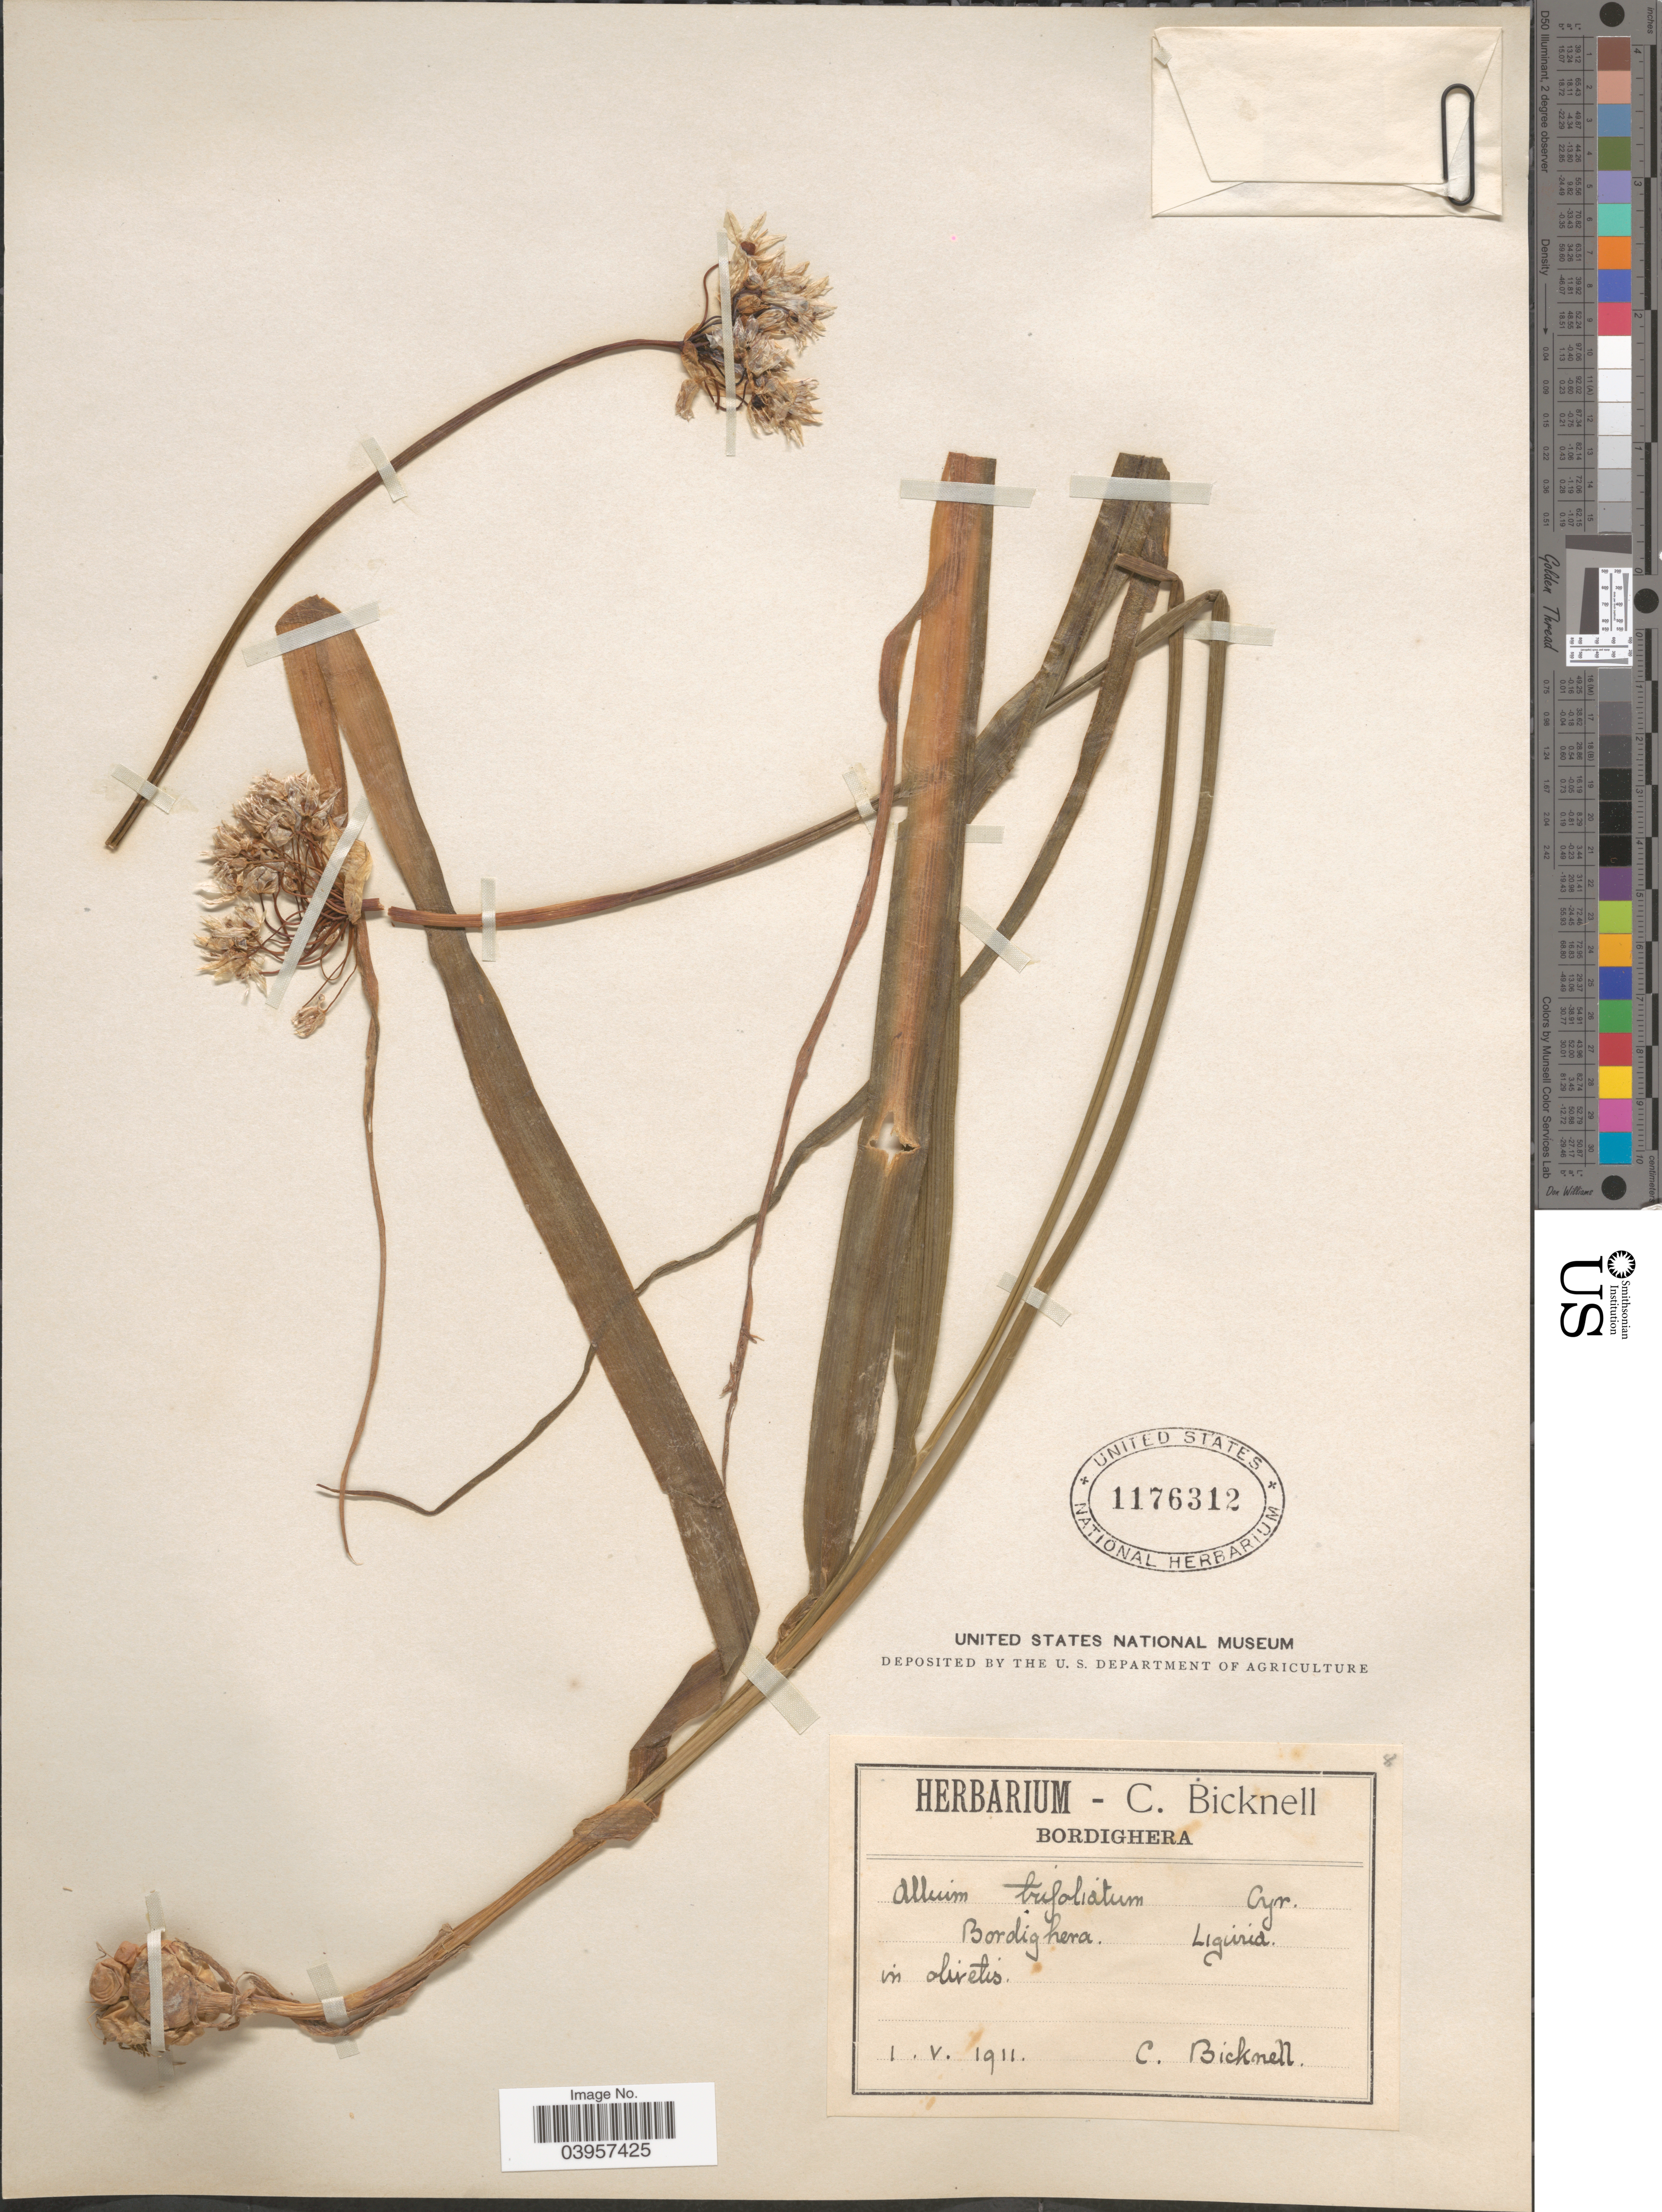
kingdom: Plantae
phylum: Tracheophyta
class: Liliopsida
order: Asparagales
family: Amaryllidaceae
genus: Allium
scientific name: Allium trifoliatum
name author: Cirillo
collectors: C. Bicknell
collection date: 1911-05-01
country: Italy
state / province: Liguria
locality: Bordighera. In Silvetis.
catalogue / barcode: US 1176312